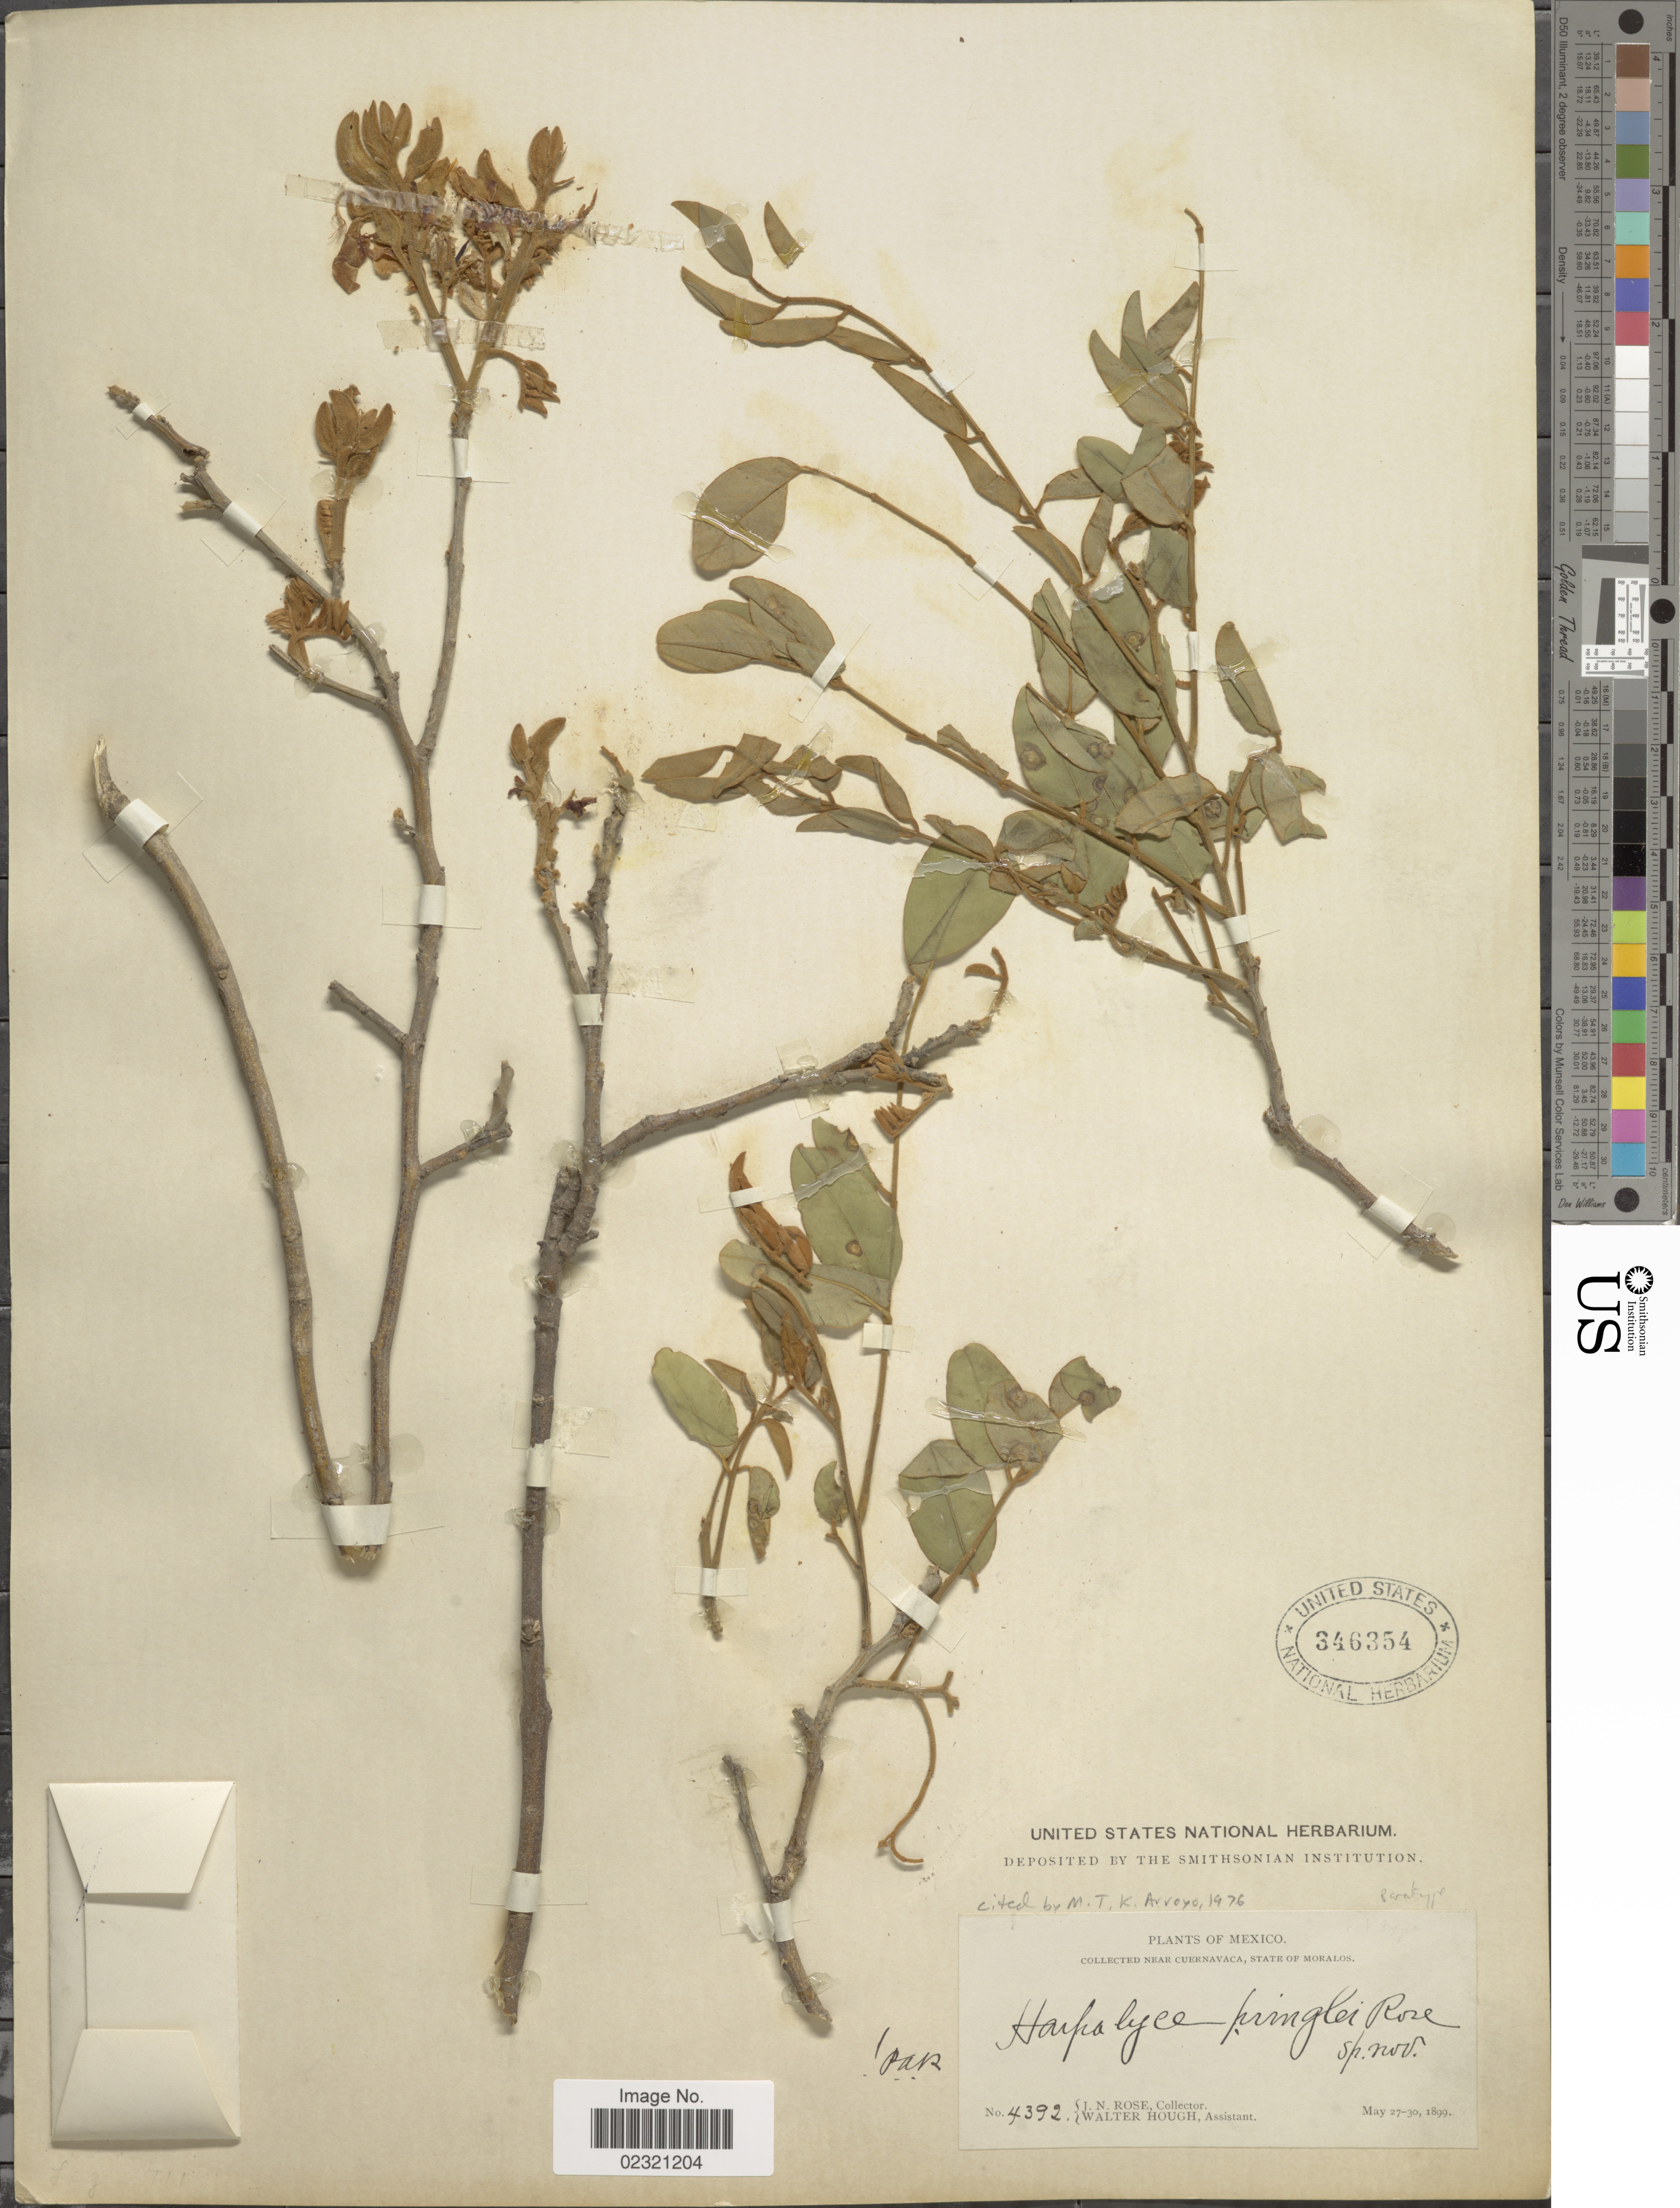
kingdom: Plantae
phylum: Tracheophyta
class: Magnoliopsida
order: Fabales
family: Fabaceae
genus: Harpalyce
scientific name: Harpalyce pringlei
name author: Rose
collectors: J. N. Rose & W. Hough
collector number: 4392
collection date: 1899-05-27/1899-05-30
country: Mexico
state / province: Morelos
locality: Near Cuernavaca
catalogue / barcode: US 346354